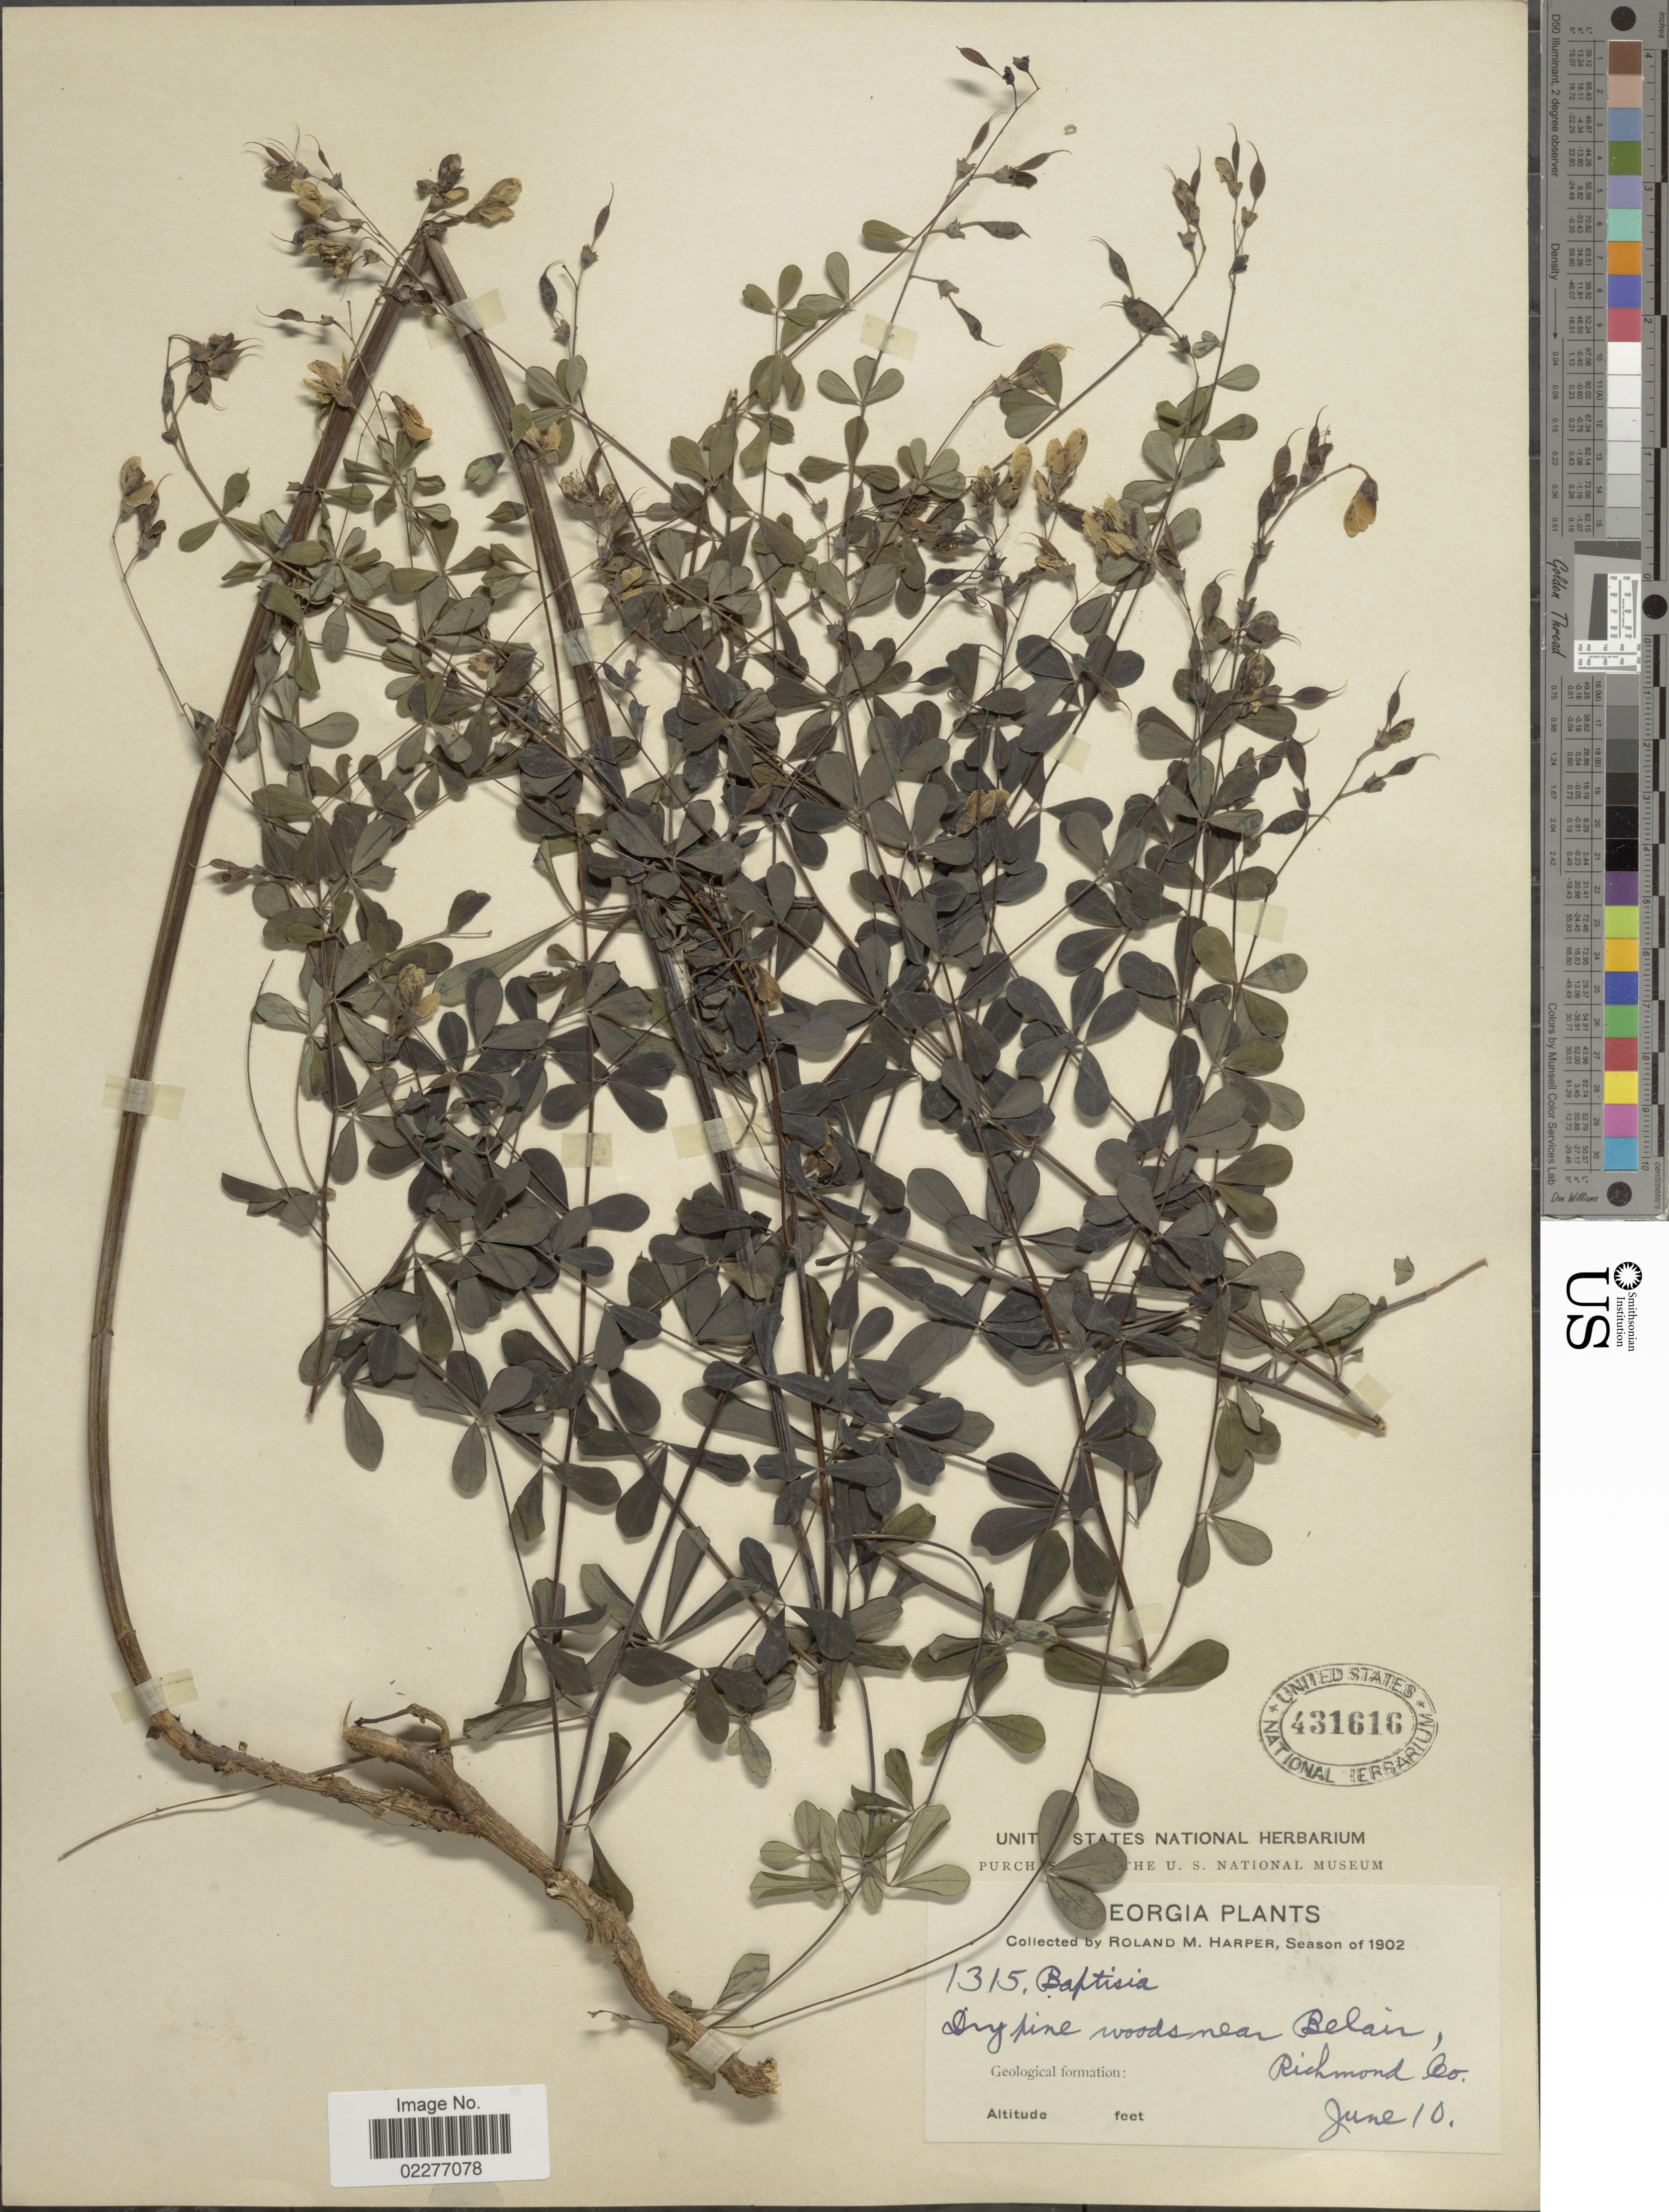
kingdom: Plantae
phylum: Tracheophyta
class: Magnoliopsida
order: Fabales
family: Fabaceae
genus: Baptisia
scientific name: Baptisia tinctoria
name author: (L.) R. Br.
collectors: R. M. Harper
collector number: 1315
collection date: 1902-06-10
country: United States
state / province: Georgia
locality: Dry pine woods near Belair, Richmond Co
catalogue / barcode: US 431616